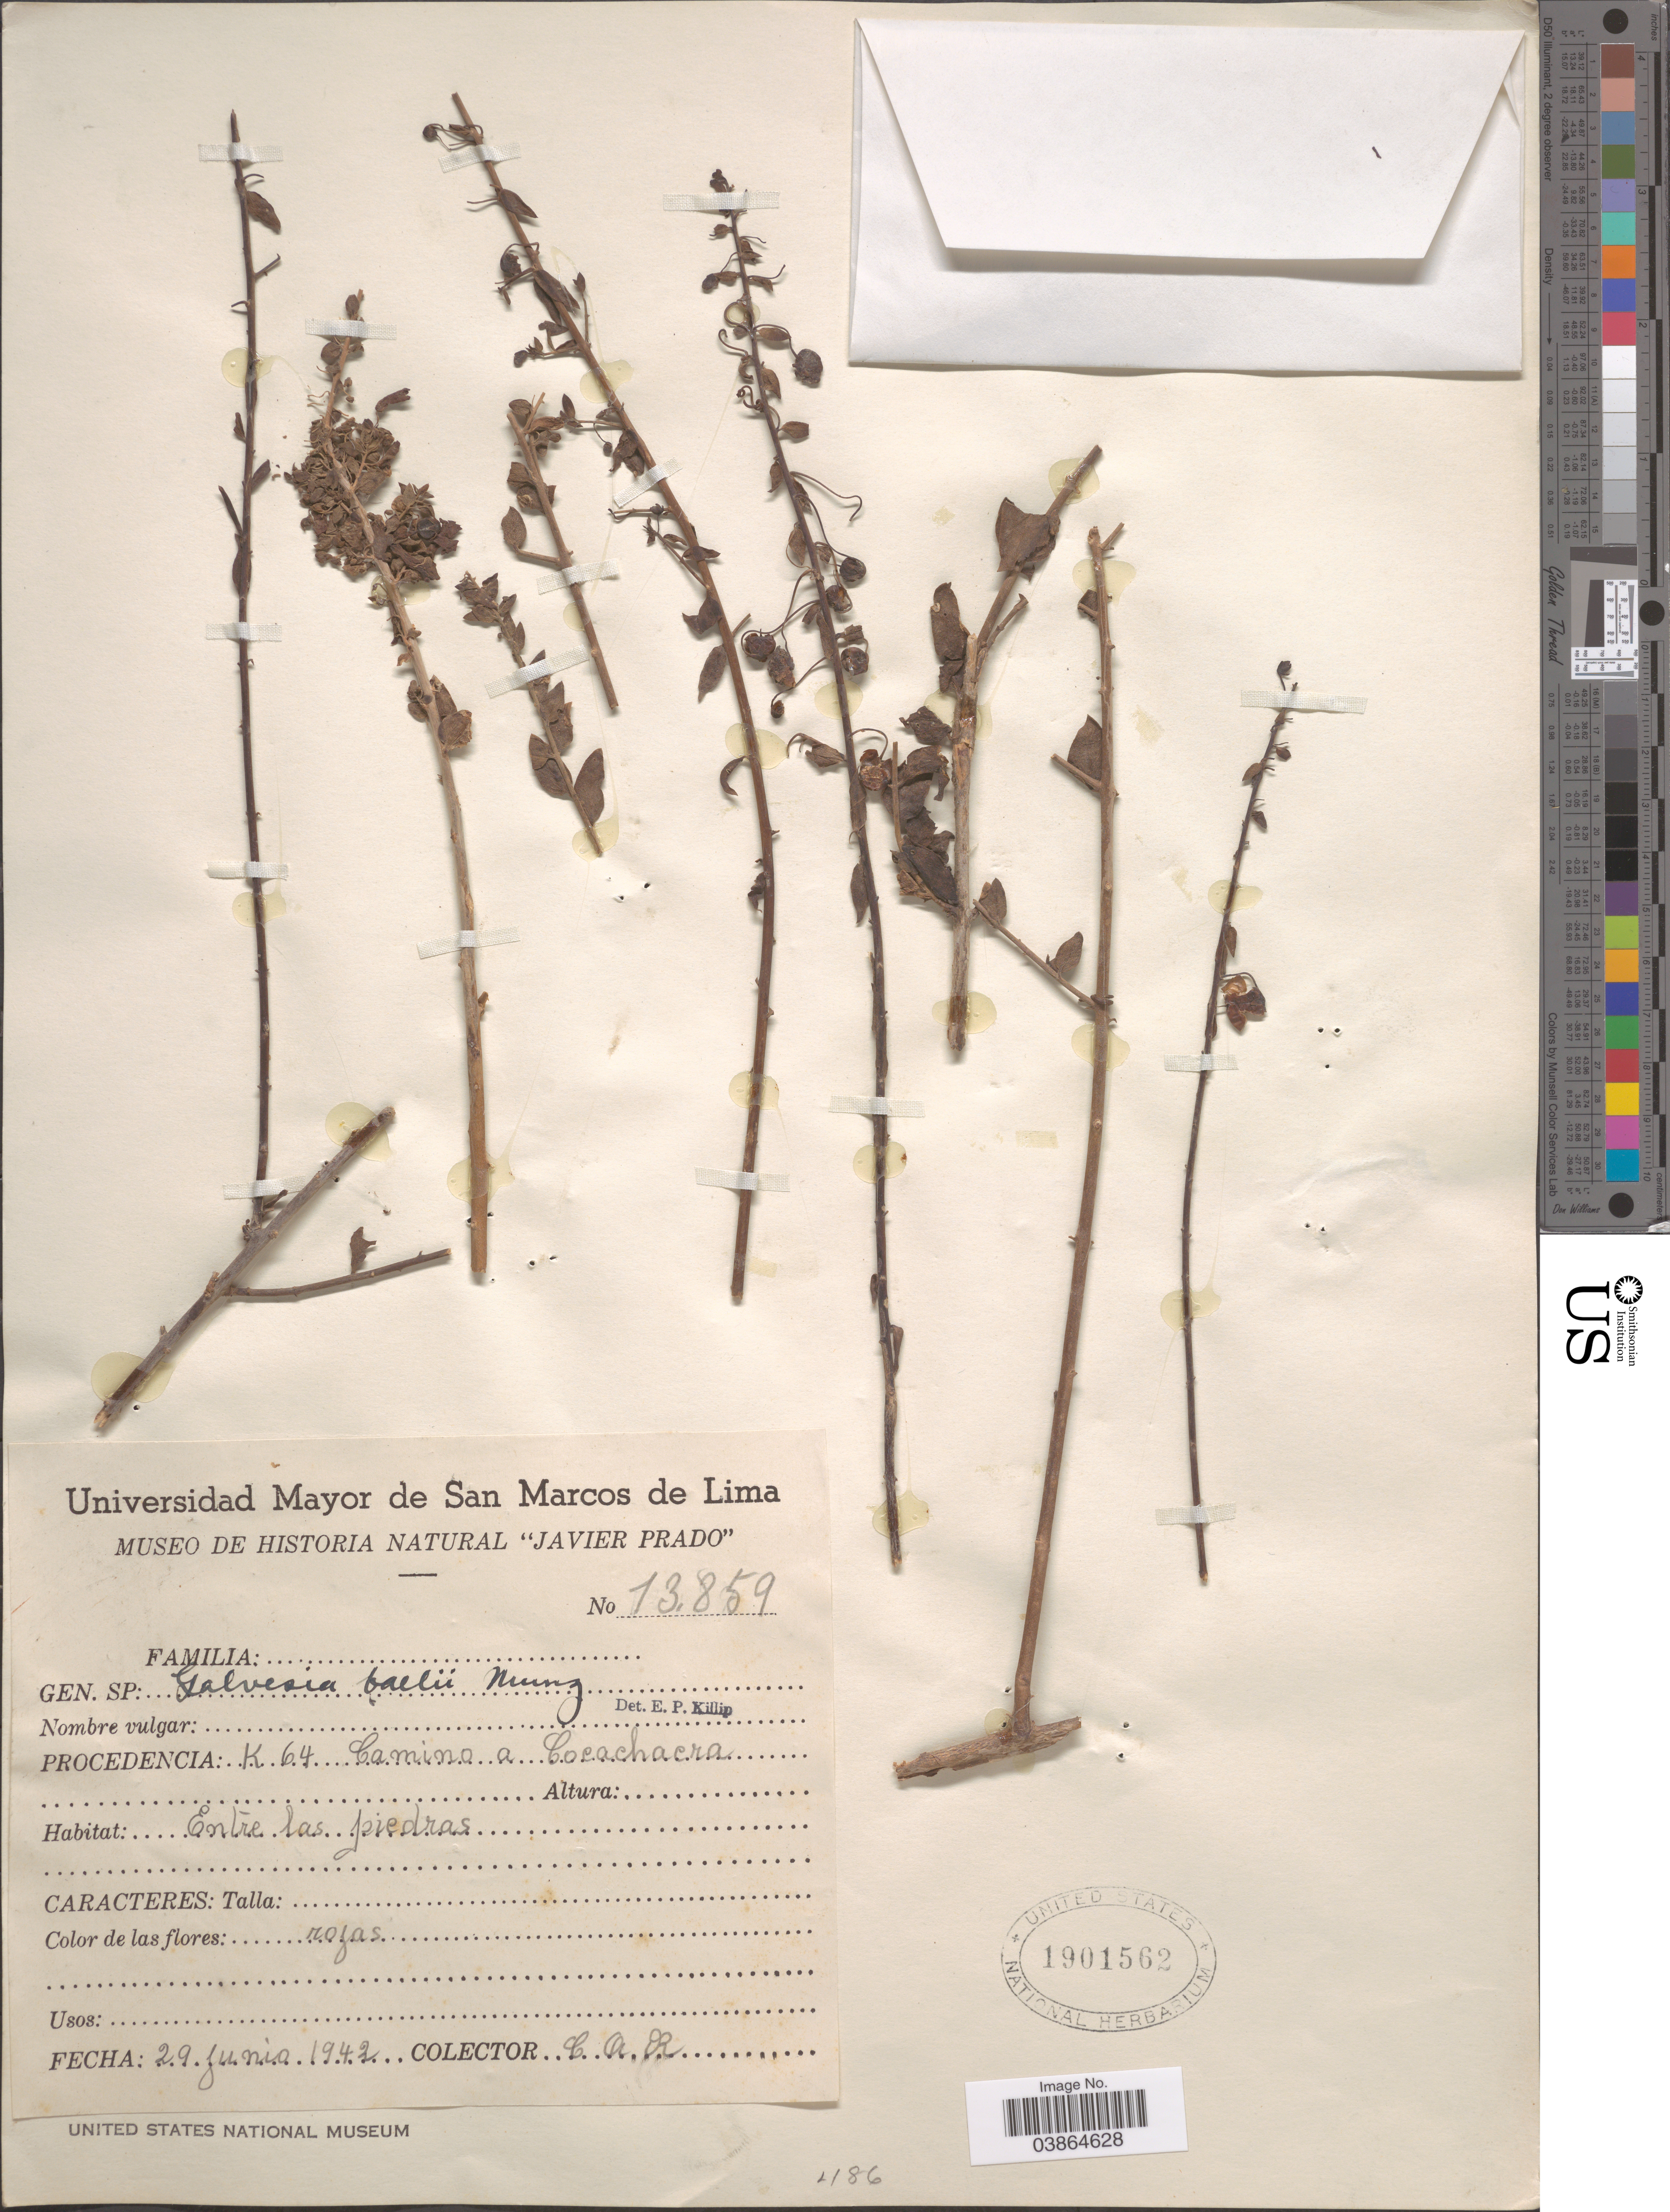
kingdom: Plantae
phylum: Tracheophyta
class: Magnoliopsida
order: Lamiales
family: Plantaginaceae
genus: Galvezia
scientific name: Galvezia ballii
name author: Munz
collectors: C. A. R.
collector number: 13859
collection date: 1942-06-29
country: Peru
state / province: Lima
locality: Procedencia K 64. Camino a Cocachacra.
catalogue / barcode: US 1901652